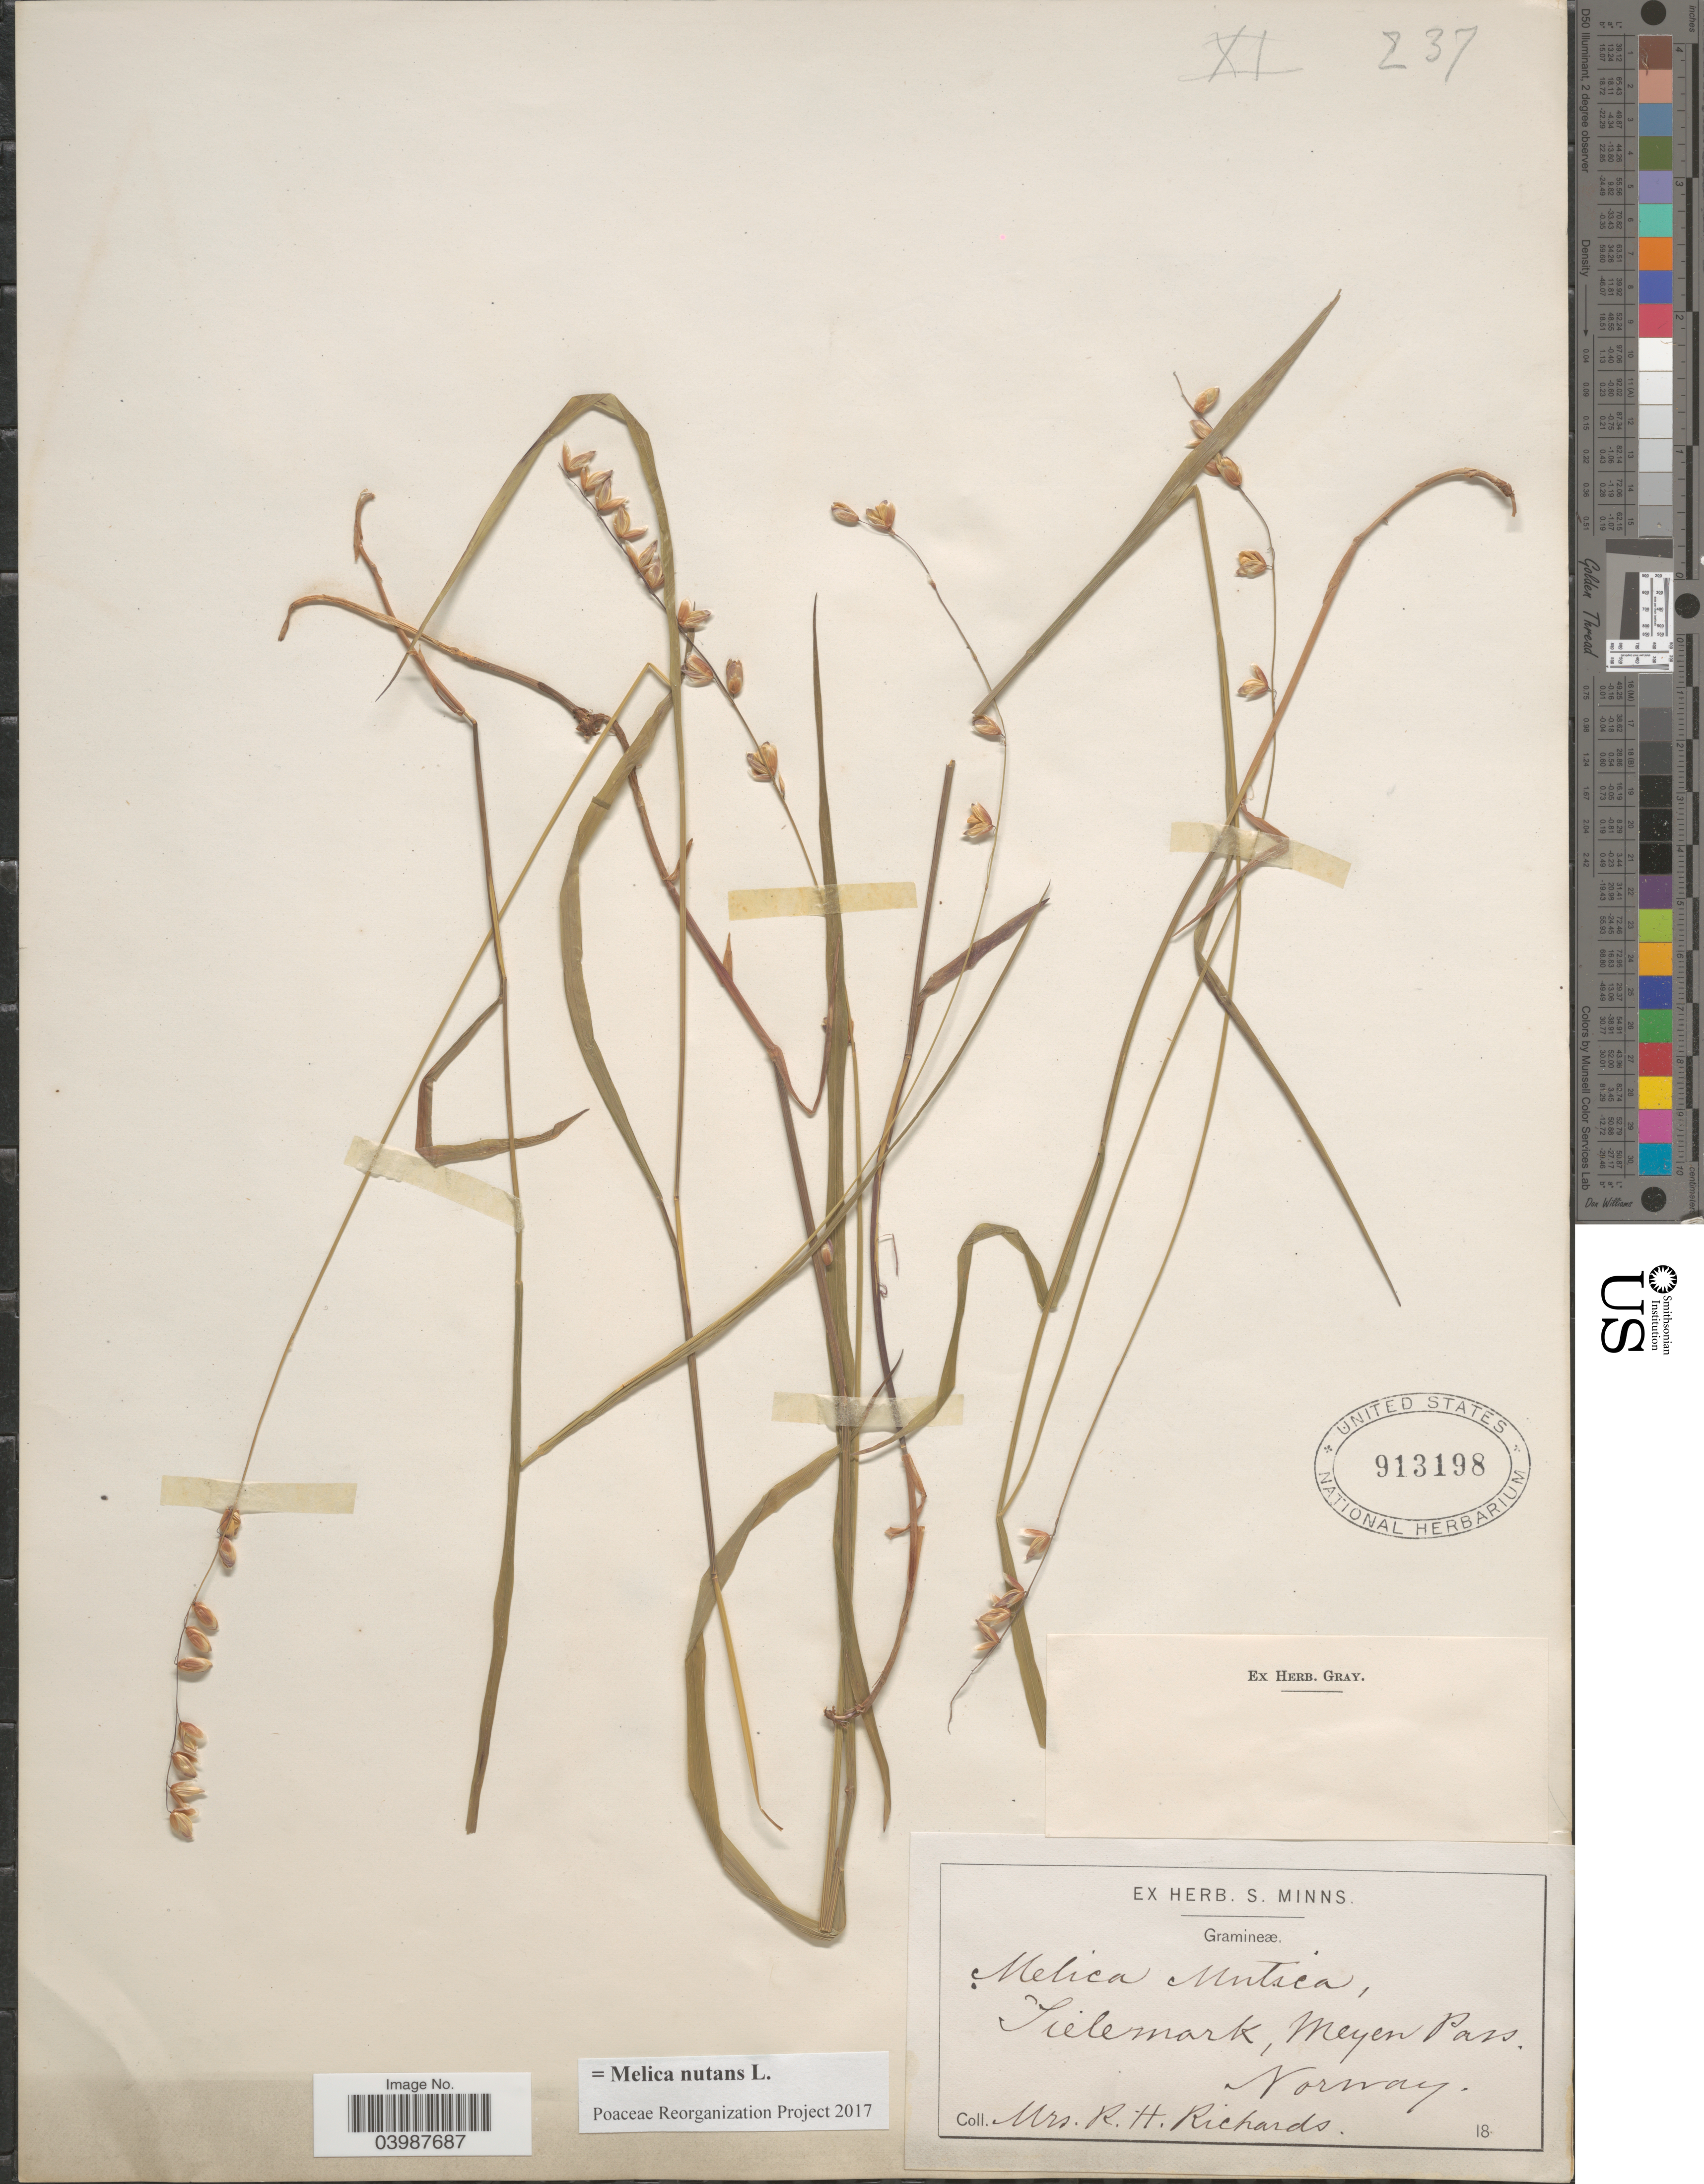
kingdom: Plantae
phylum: Tracheophyta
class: Liliopsida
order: Poales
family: Poaceae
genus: Melica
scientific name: Melica nutans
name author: L.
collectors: R. Richards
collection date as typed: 18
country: Norway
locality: Tielemark, Meyen Pass.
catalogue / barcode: US 913198